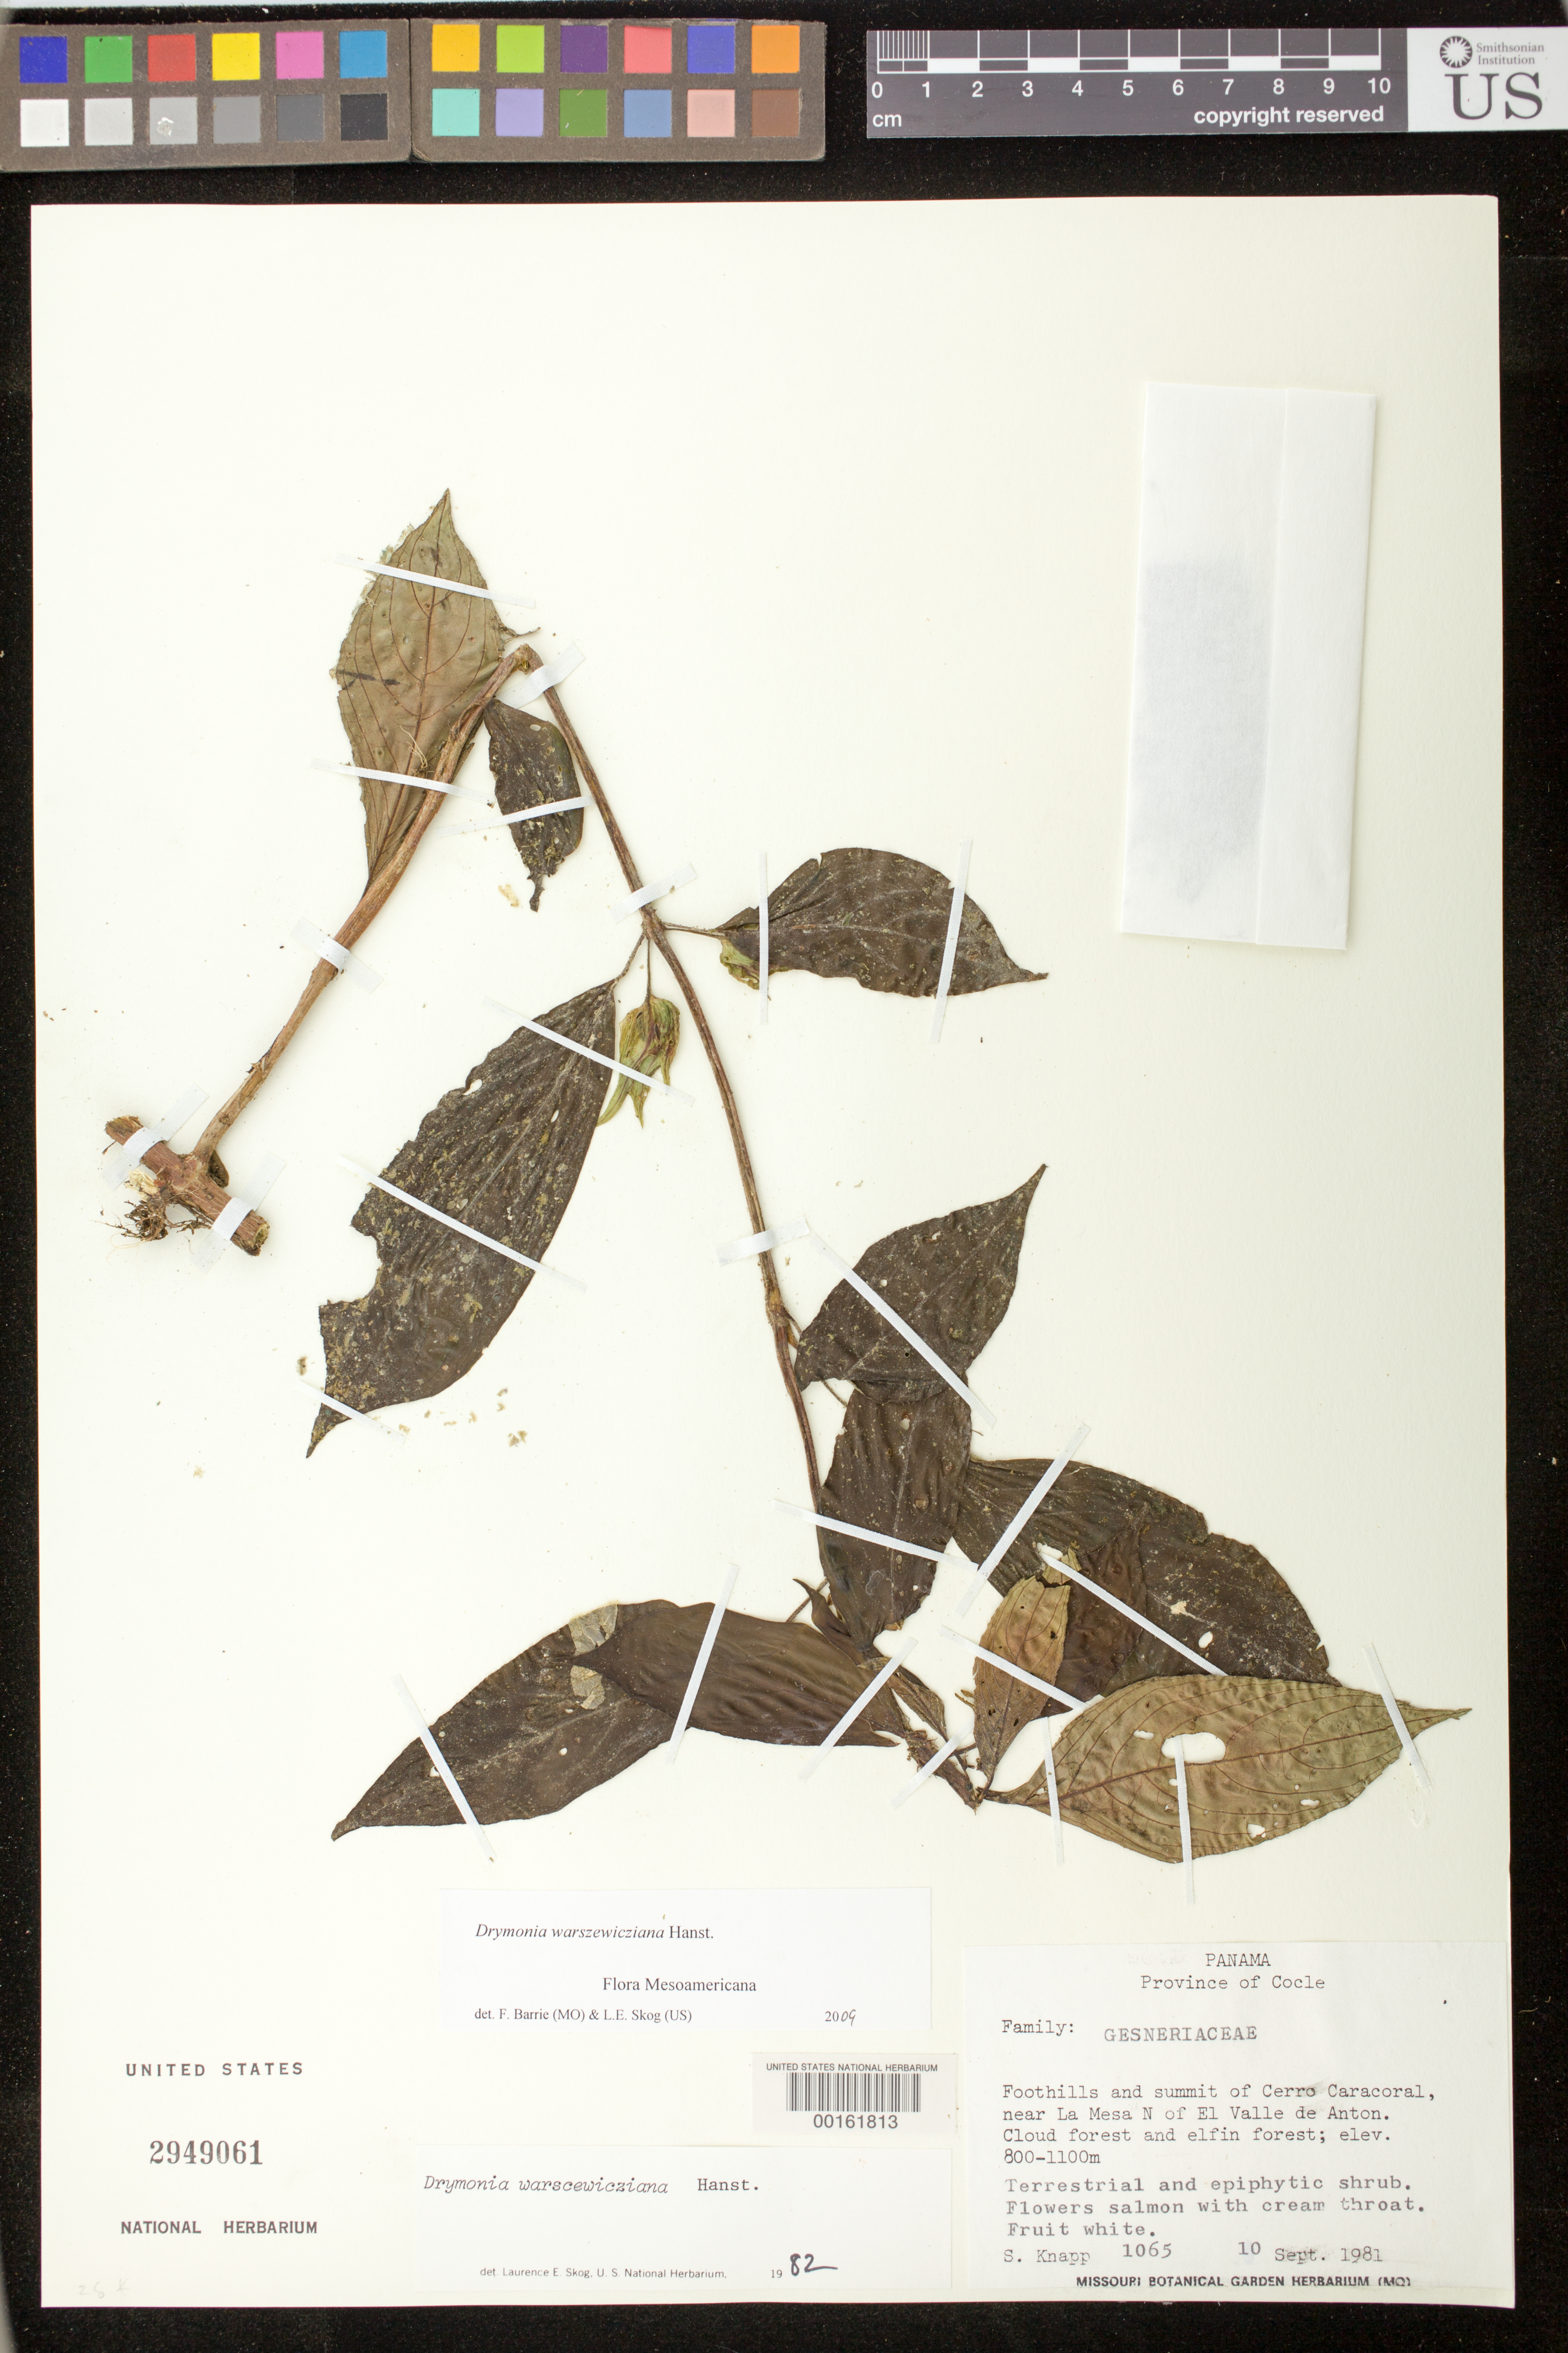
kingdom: Plantae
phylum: Tracheophyta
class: Magnoliopsida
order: Lamiales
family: Gesneriaceae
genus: Drymonia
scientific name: Drymonia warszewicziana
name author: Hanst.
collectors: S. Knapp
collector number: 1065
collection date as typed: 10 Sep 1981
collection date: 1981-09-10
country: Panama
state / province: Coclé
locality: Foothills and summit of Cerro Caracoral, near La Mesa N of El Valle de Anton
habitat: Cloud forest and elfin forest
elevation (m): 800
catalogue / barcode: US 2949061